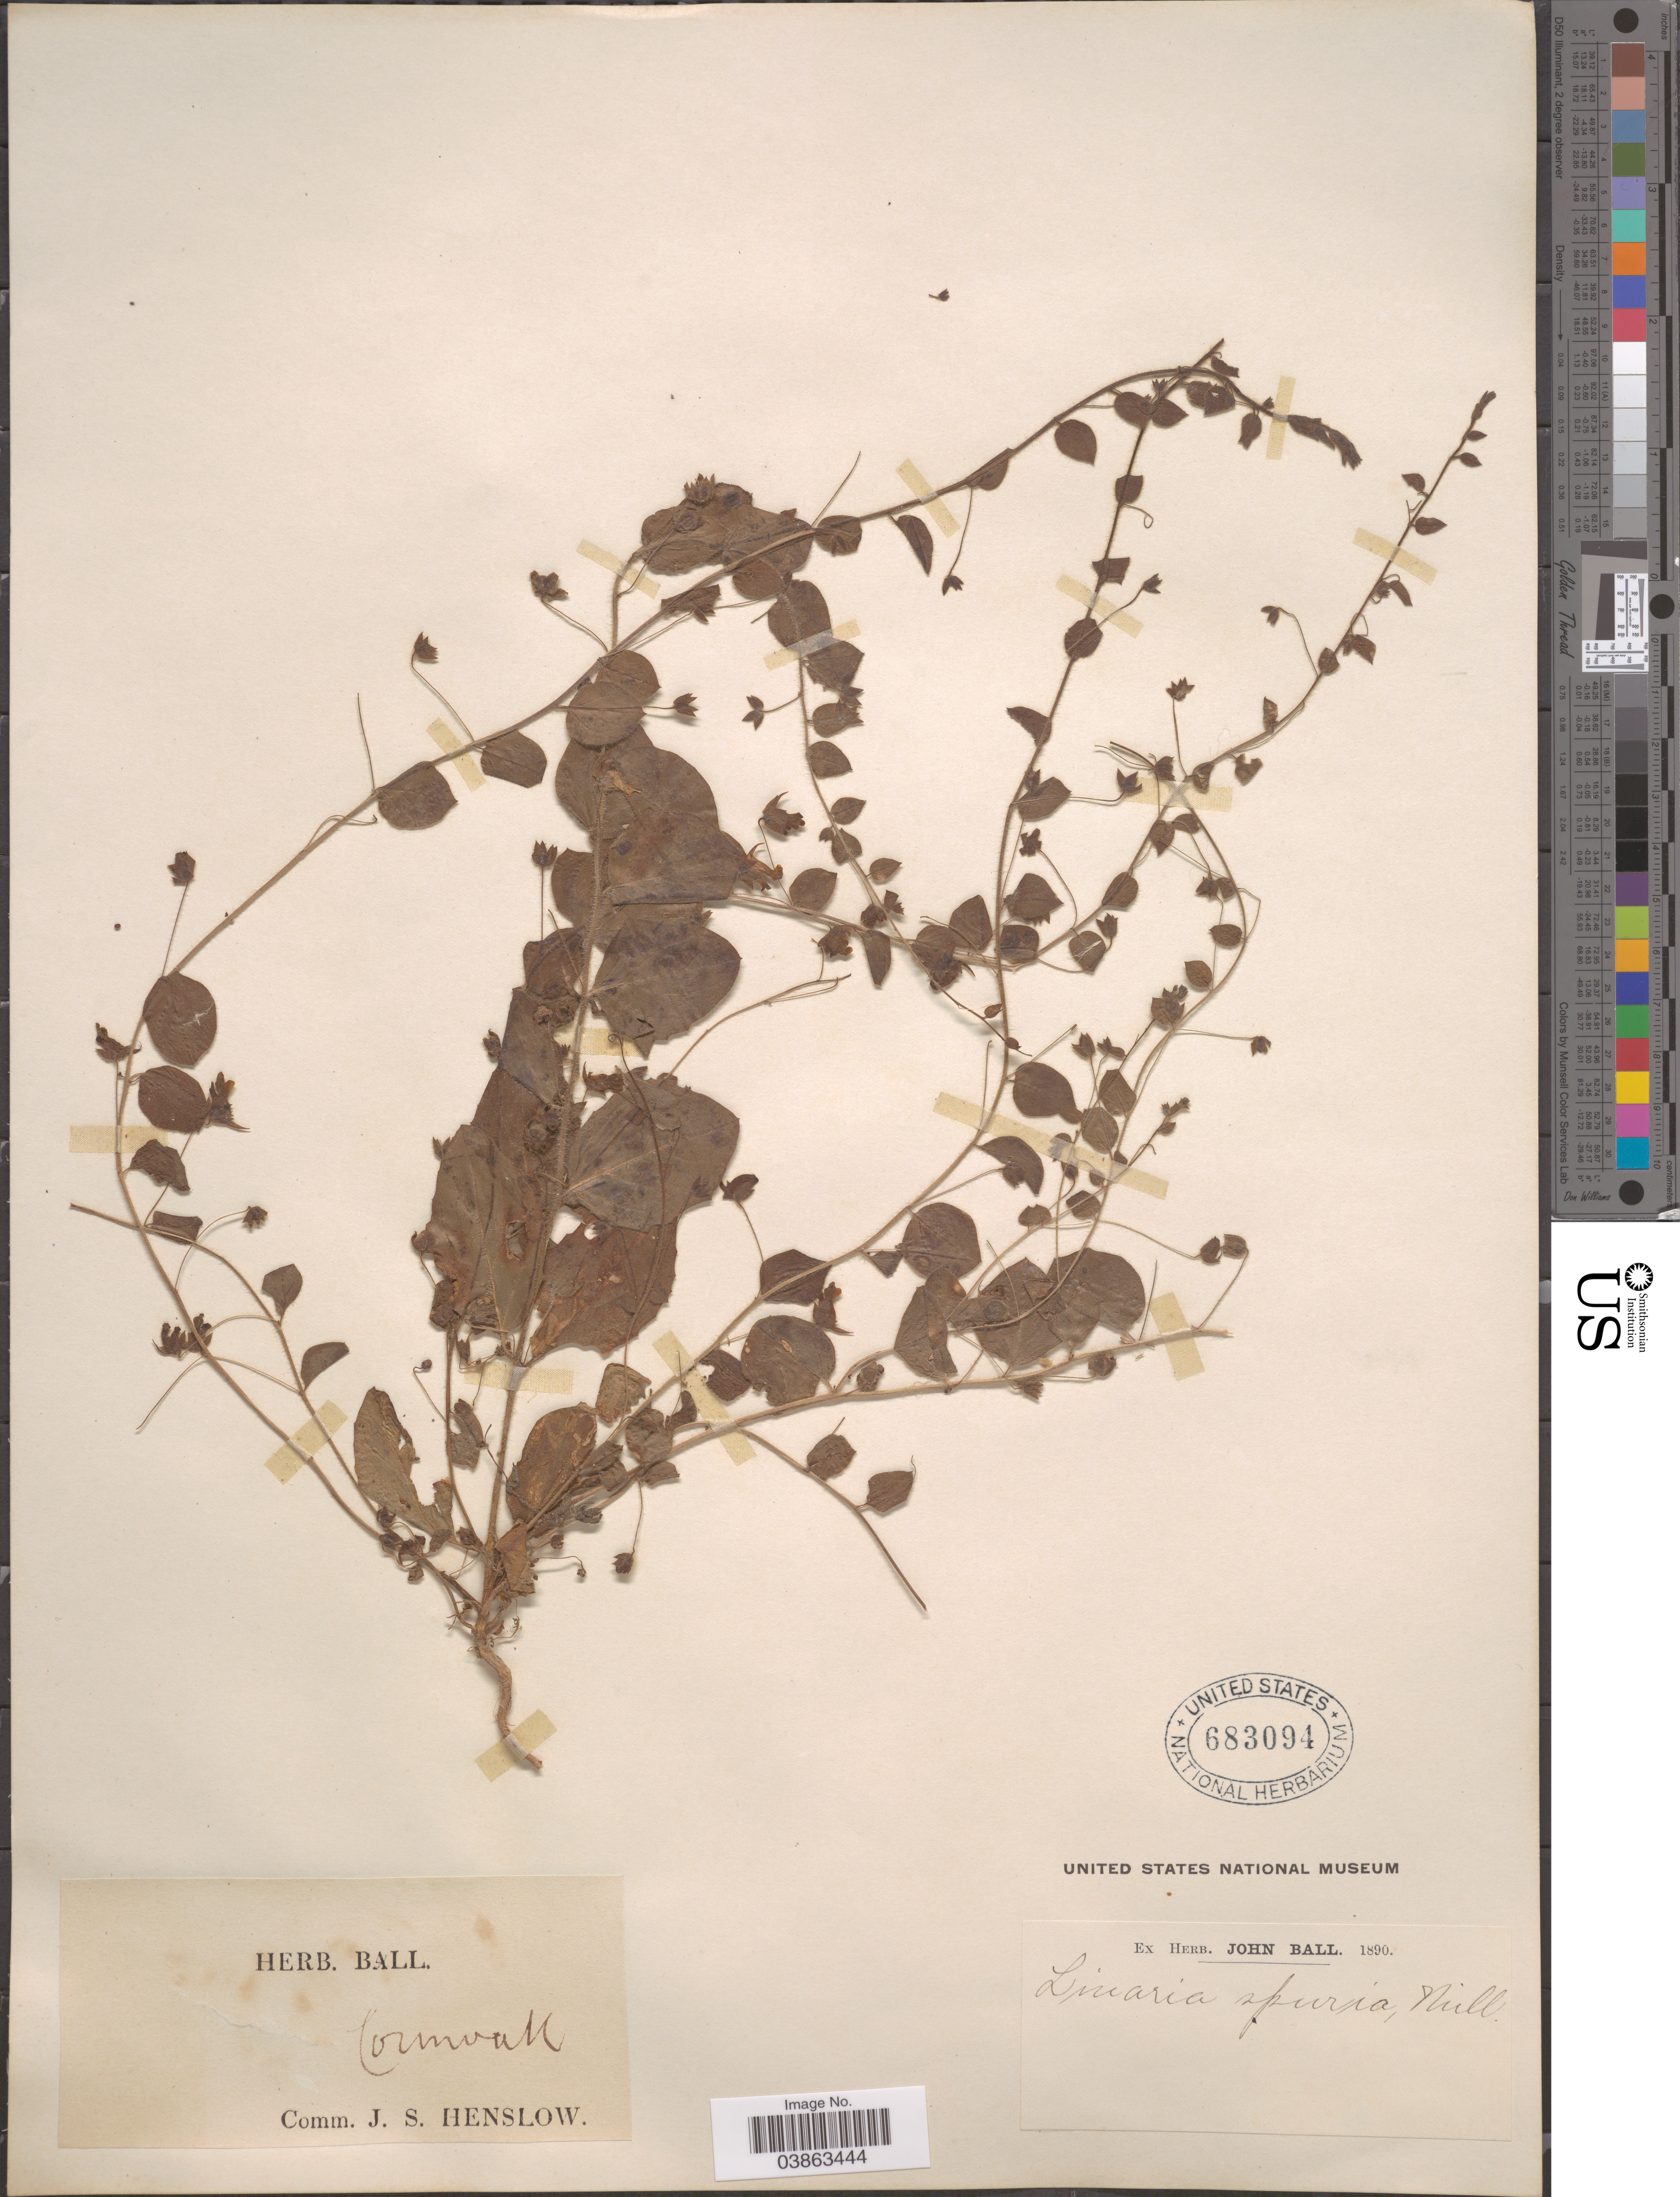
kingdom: Plantae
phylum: Tracheophyta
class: Magnoliopsida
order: Lamiales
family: Plantaginaceae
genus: Linaria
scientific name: Linaria spuria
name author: Mill.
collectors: ex herb. John Ball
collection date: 1890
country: United Kingdom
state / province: England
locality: Cornwall.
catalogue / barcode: US 683094